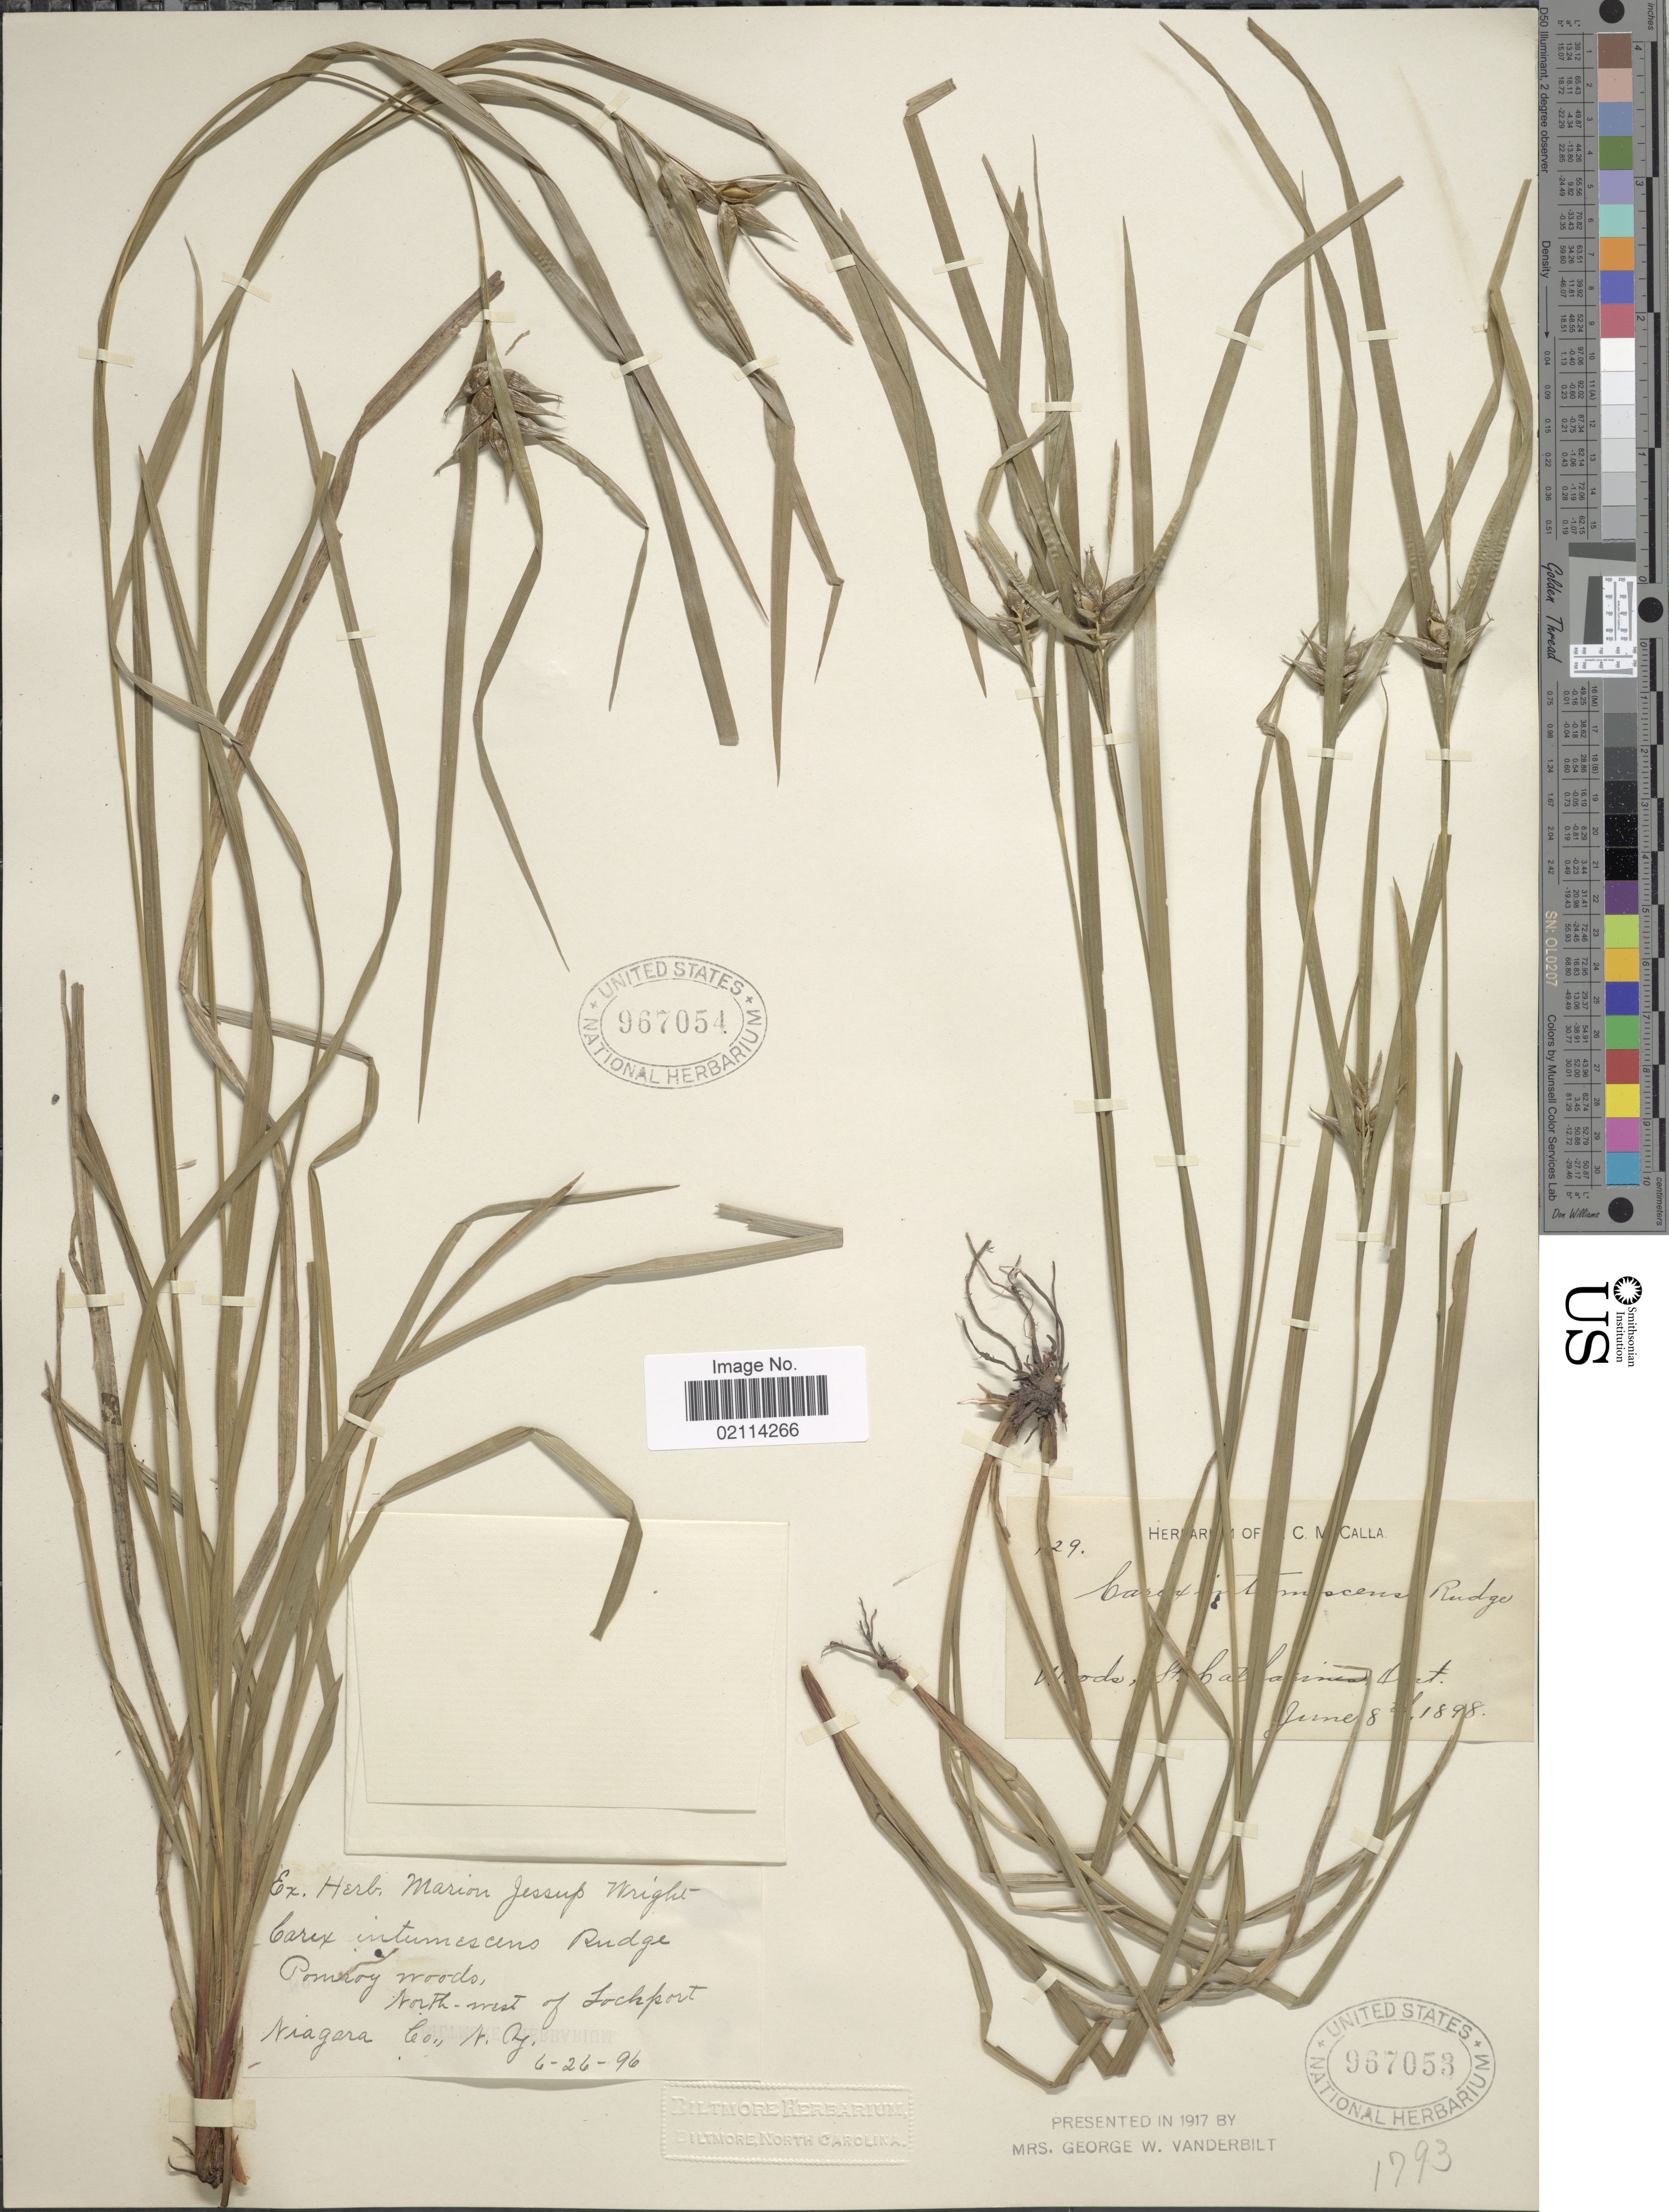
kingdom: Plantae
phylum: Tracheophyta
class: Liliopsida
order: Poales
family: Cyperaceae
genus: Carex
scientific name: Carex intumescens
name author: Rudge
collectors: ex herb. W. C. McCalla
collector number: !29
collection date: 1898-06-08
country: Canada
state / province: Ontario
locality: Woods, St. Catharines, Ont.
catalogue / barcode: US 967053-2